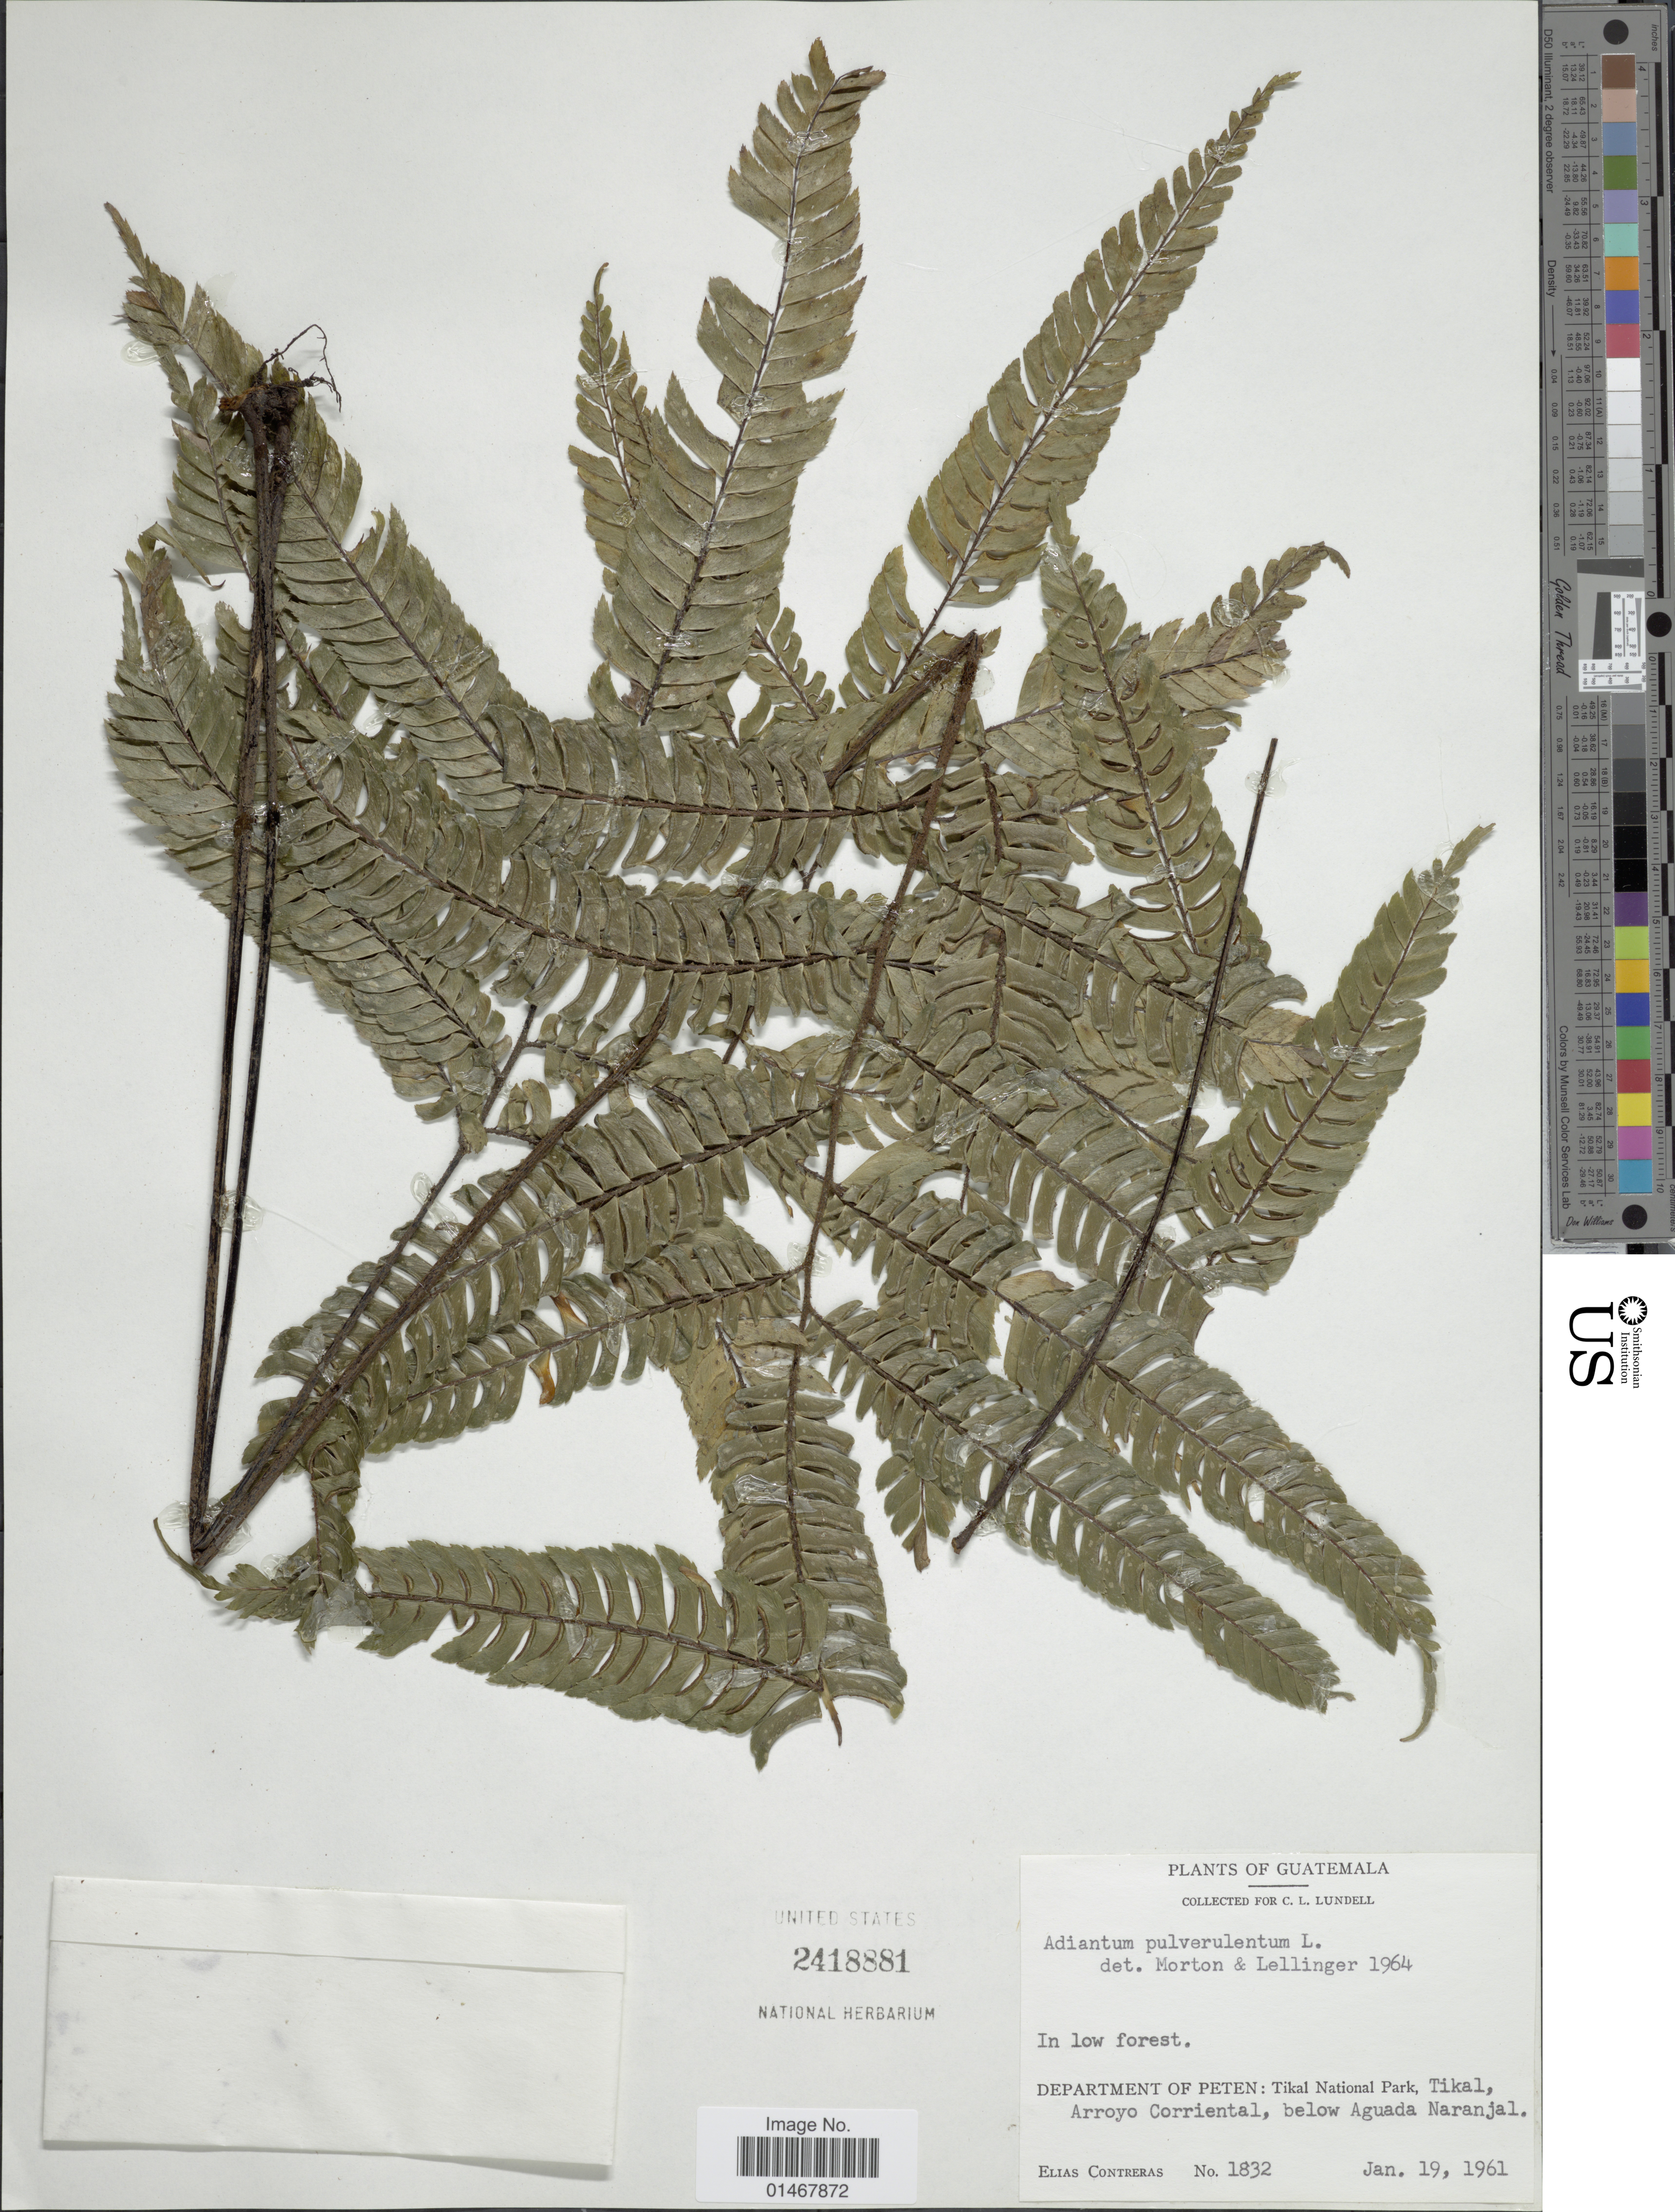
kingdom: Plantae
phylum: Tracheophyta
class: Polypodiopsida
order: Polypodiales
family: Pteridaceae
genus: Adiantum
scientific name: Adiantum pulverulentum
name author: L.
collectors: E. Contreras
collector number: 1832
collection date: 1961-01-19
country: Guatemala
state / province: El Petén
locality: Department of Peten: Tikal National Park, Tikal, on Arroyo Corriental, below Aguada Naranjal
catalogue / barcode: US 2418881